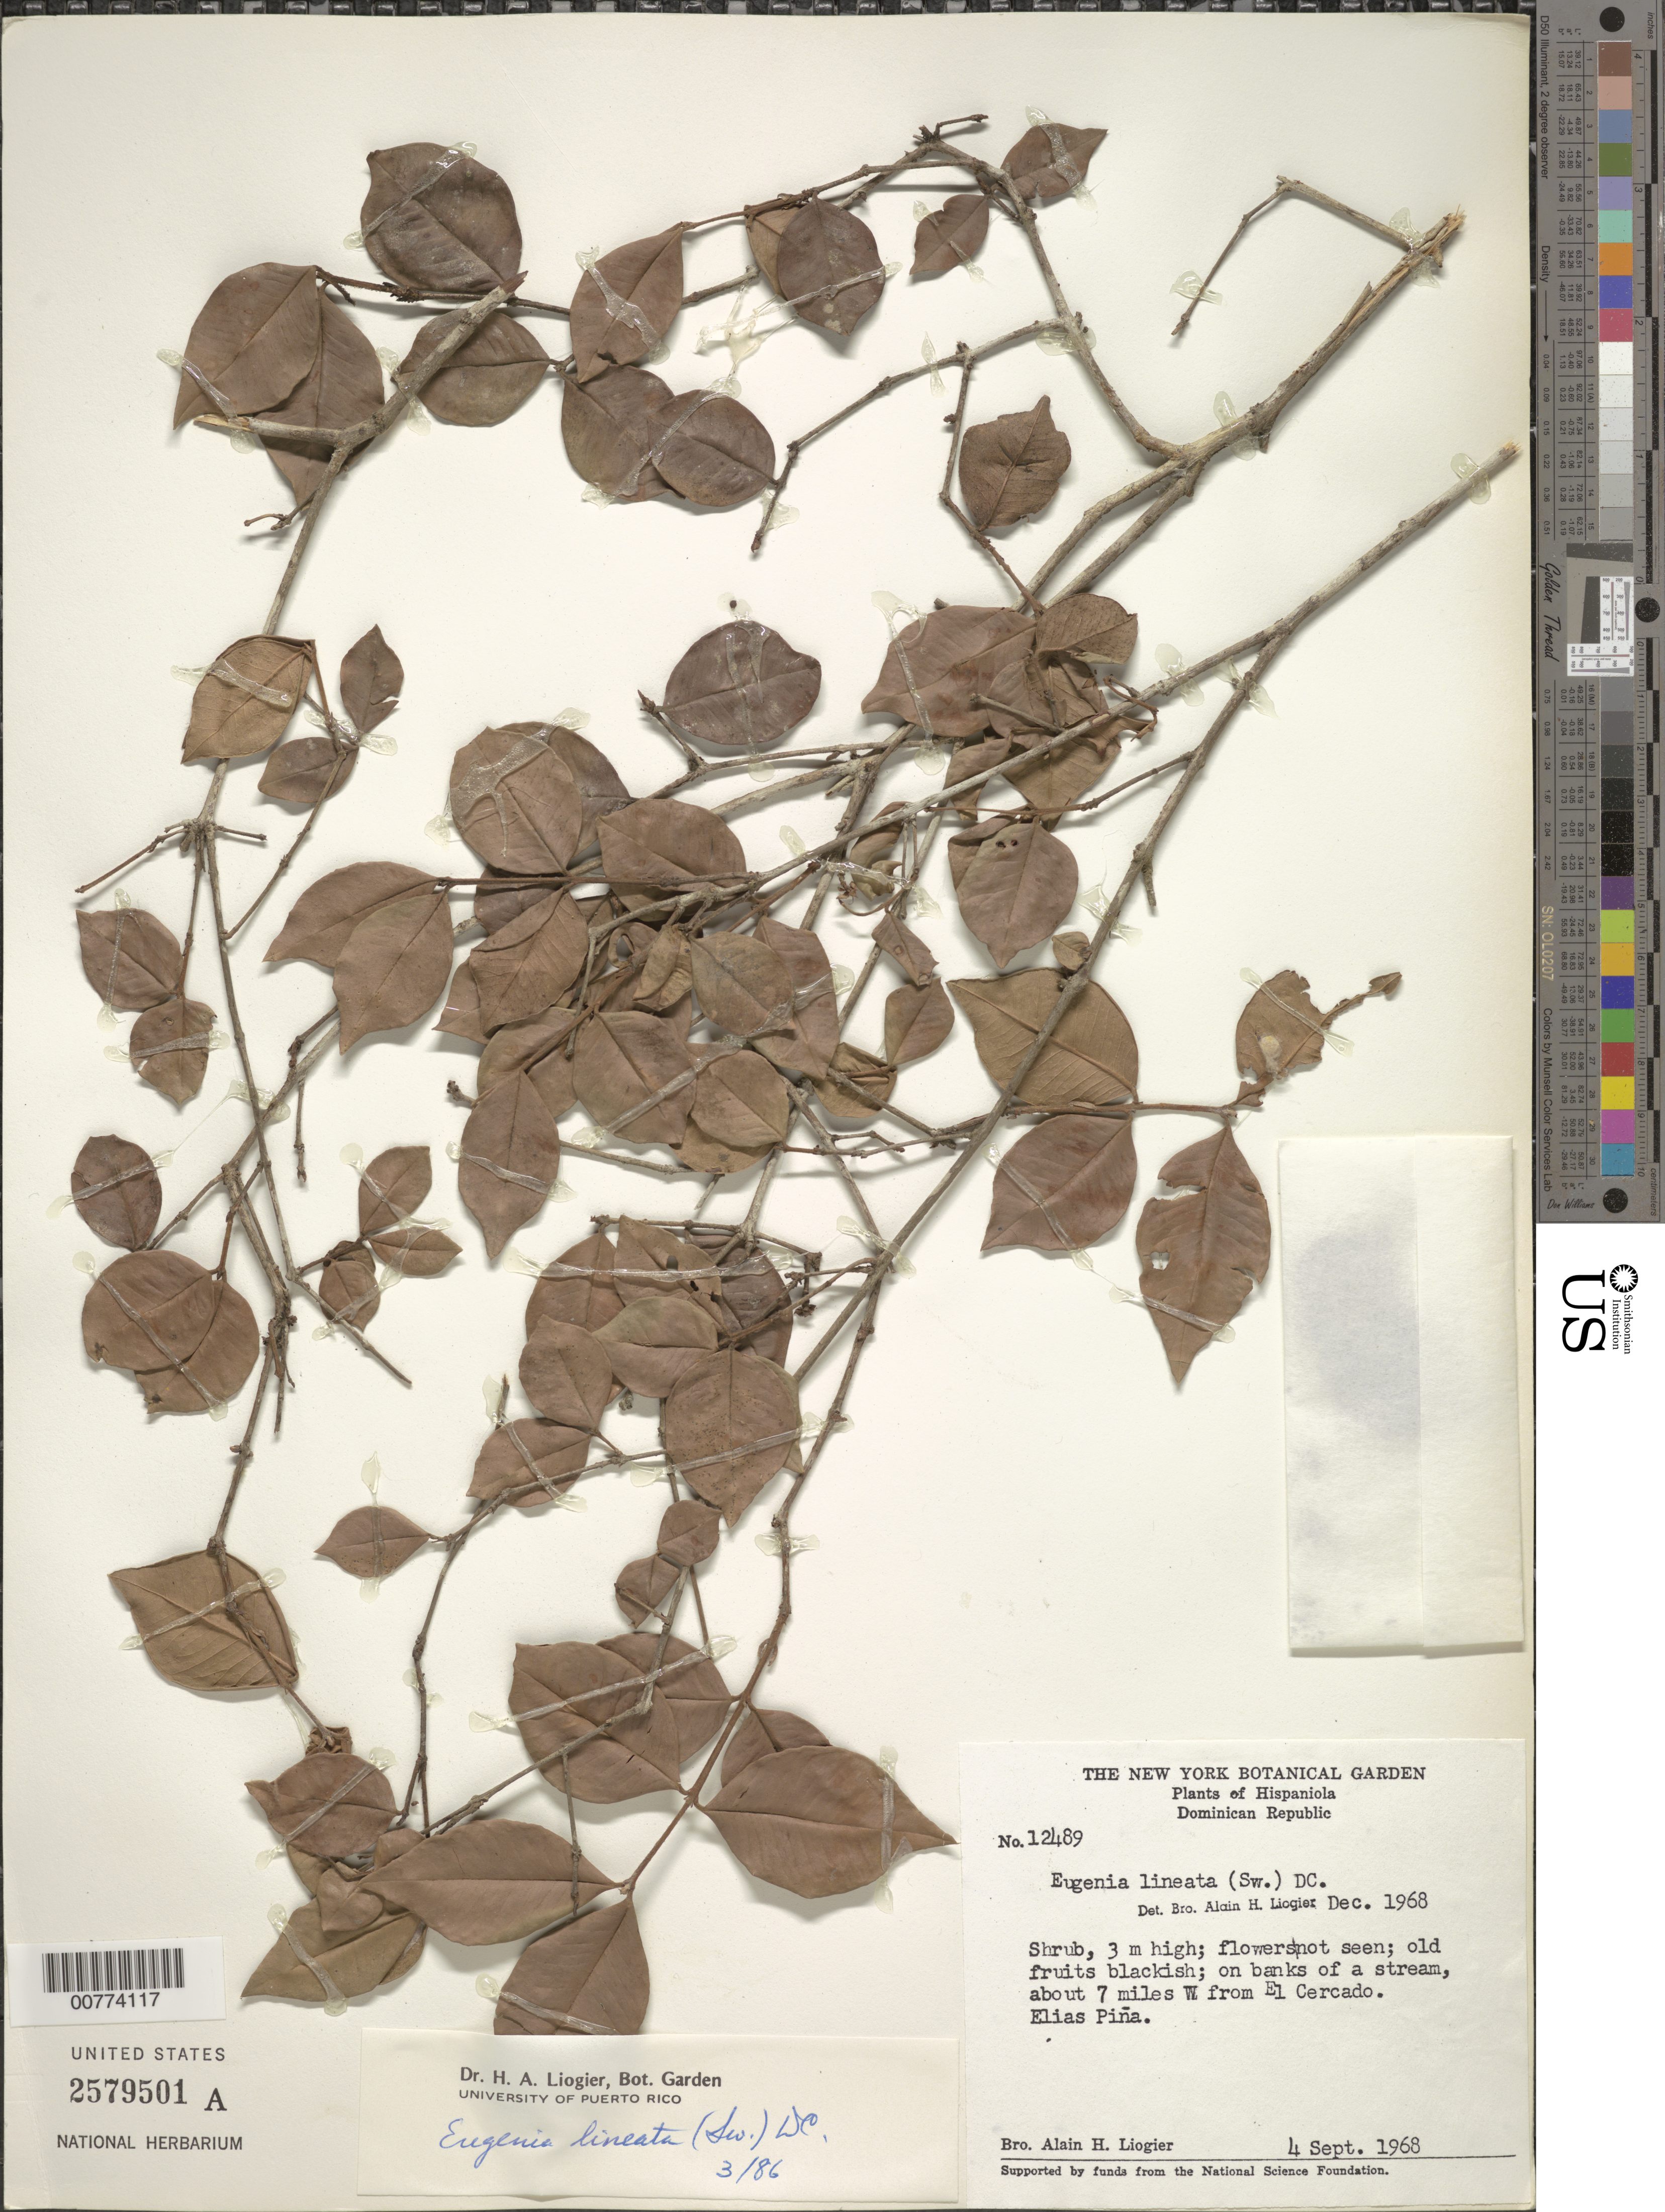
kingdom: Plantae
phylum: Tracheophyta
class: Magnoliopsida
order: Myrtales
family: Myrtaceae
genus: Eugenia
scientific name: Eugenia lineata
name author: (Sw.) DC.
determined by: Liogier, Alain H.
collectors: A. H. Liogier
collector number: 12489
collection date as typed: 04 Sep 1968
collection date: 1968-09-04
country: Dominican Republic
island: Hispaniola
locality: Elias Piña, about 7 miles W from El Cercado.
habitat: On banks of a stream.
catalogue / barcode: US 2579501A